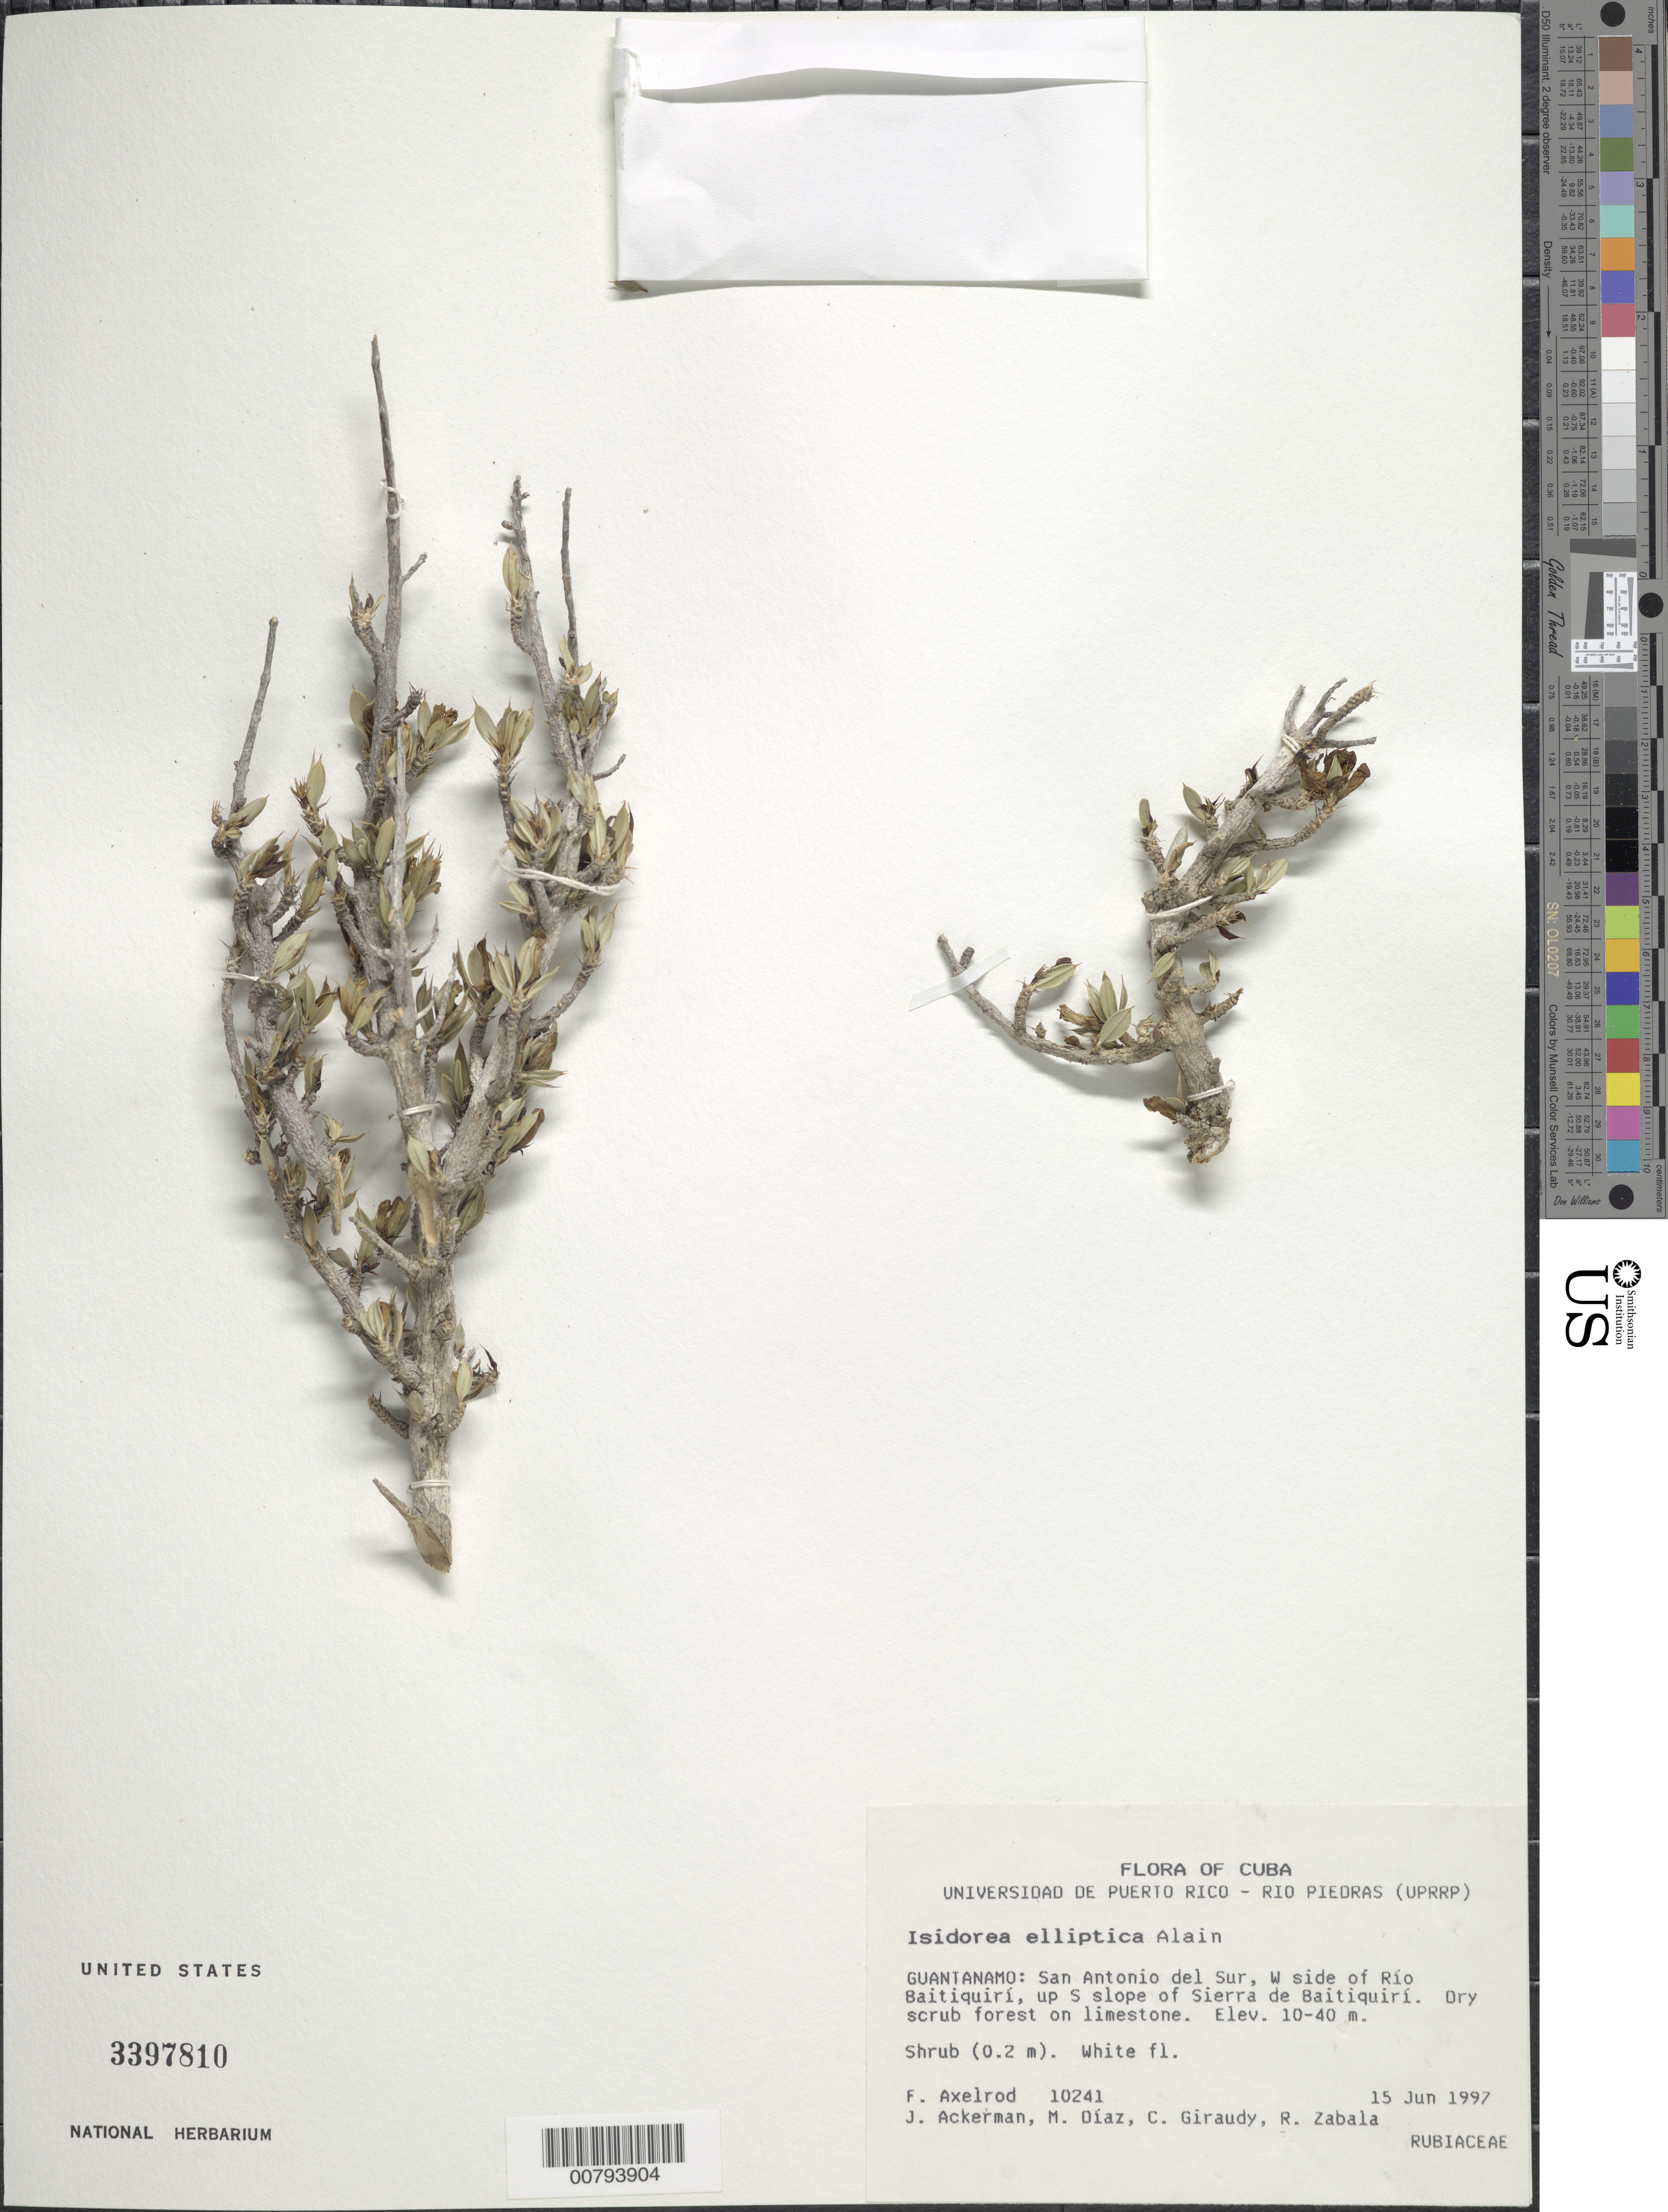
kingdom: Plantae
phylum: Tracheophyta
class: Magnoliopsida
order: Gentianales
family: Rubiaceae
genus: Isidorea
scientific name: Isidorea elliptica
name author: Alain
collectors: F. S. Axelrod, J. D. Ackerman, M. Díaz, C. Giraudy & R. Zabala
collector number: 10241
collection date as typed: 15 Jun 1997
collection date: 1997-06-15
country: Cuba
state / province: Guantanamo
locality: San Antonio del Sur, W side of Rio Baitiquiri, up S slope of Sierra de Baitiquiri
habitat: Dry scrub forest on limestone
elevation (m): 10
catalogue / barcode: US 3397810